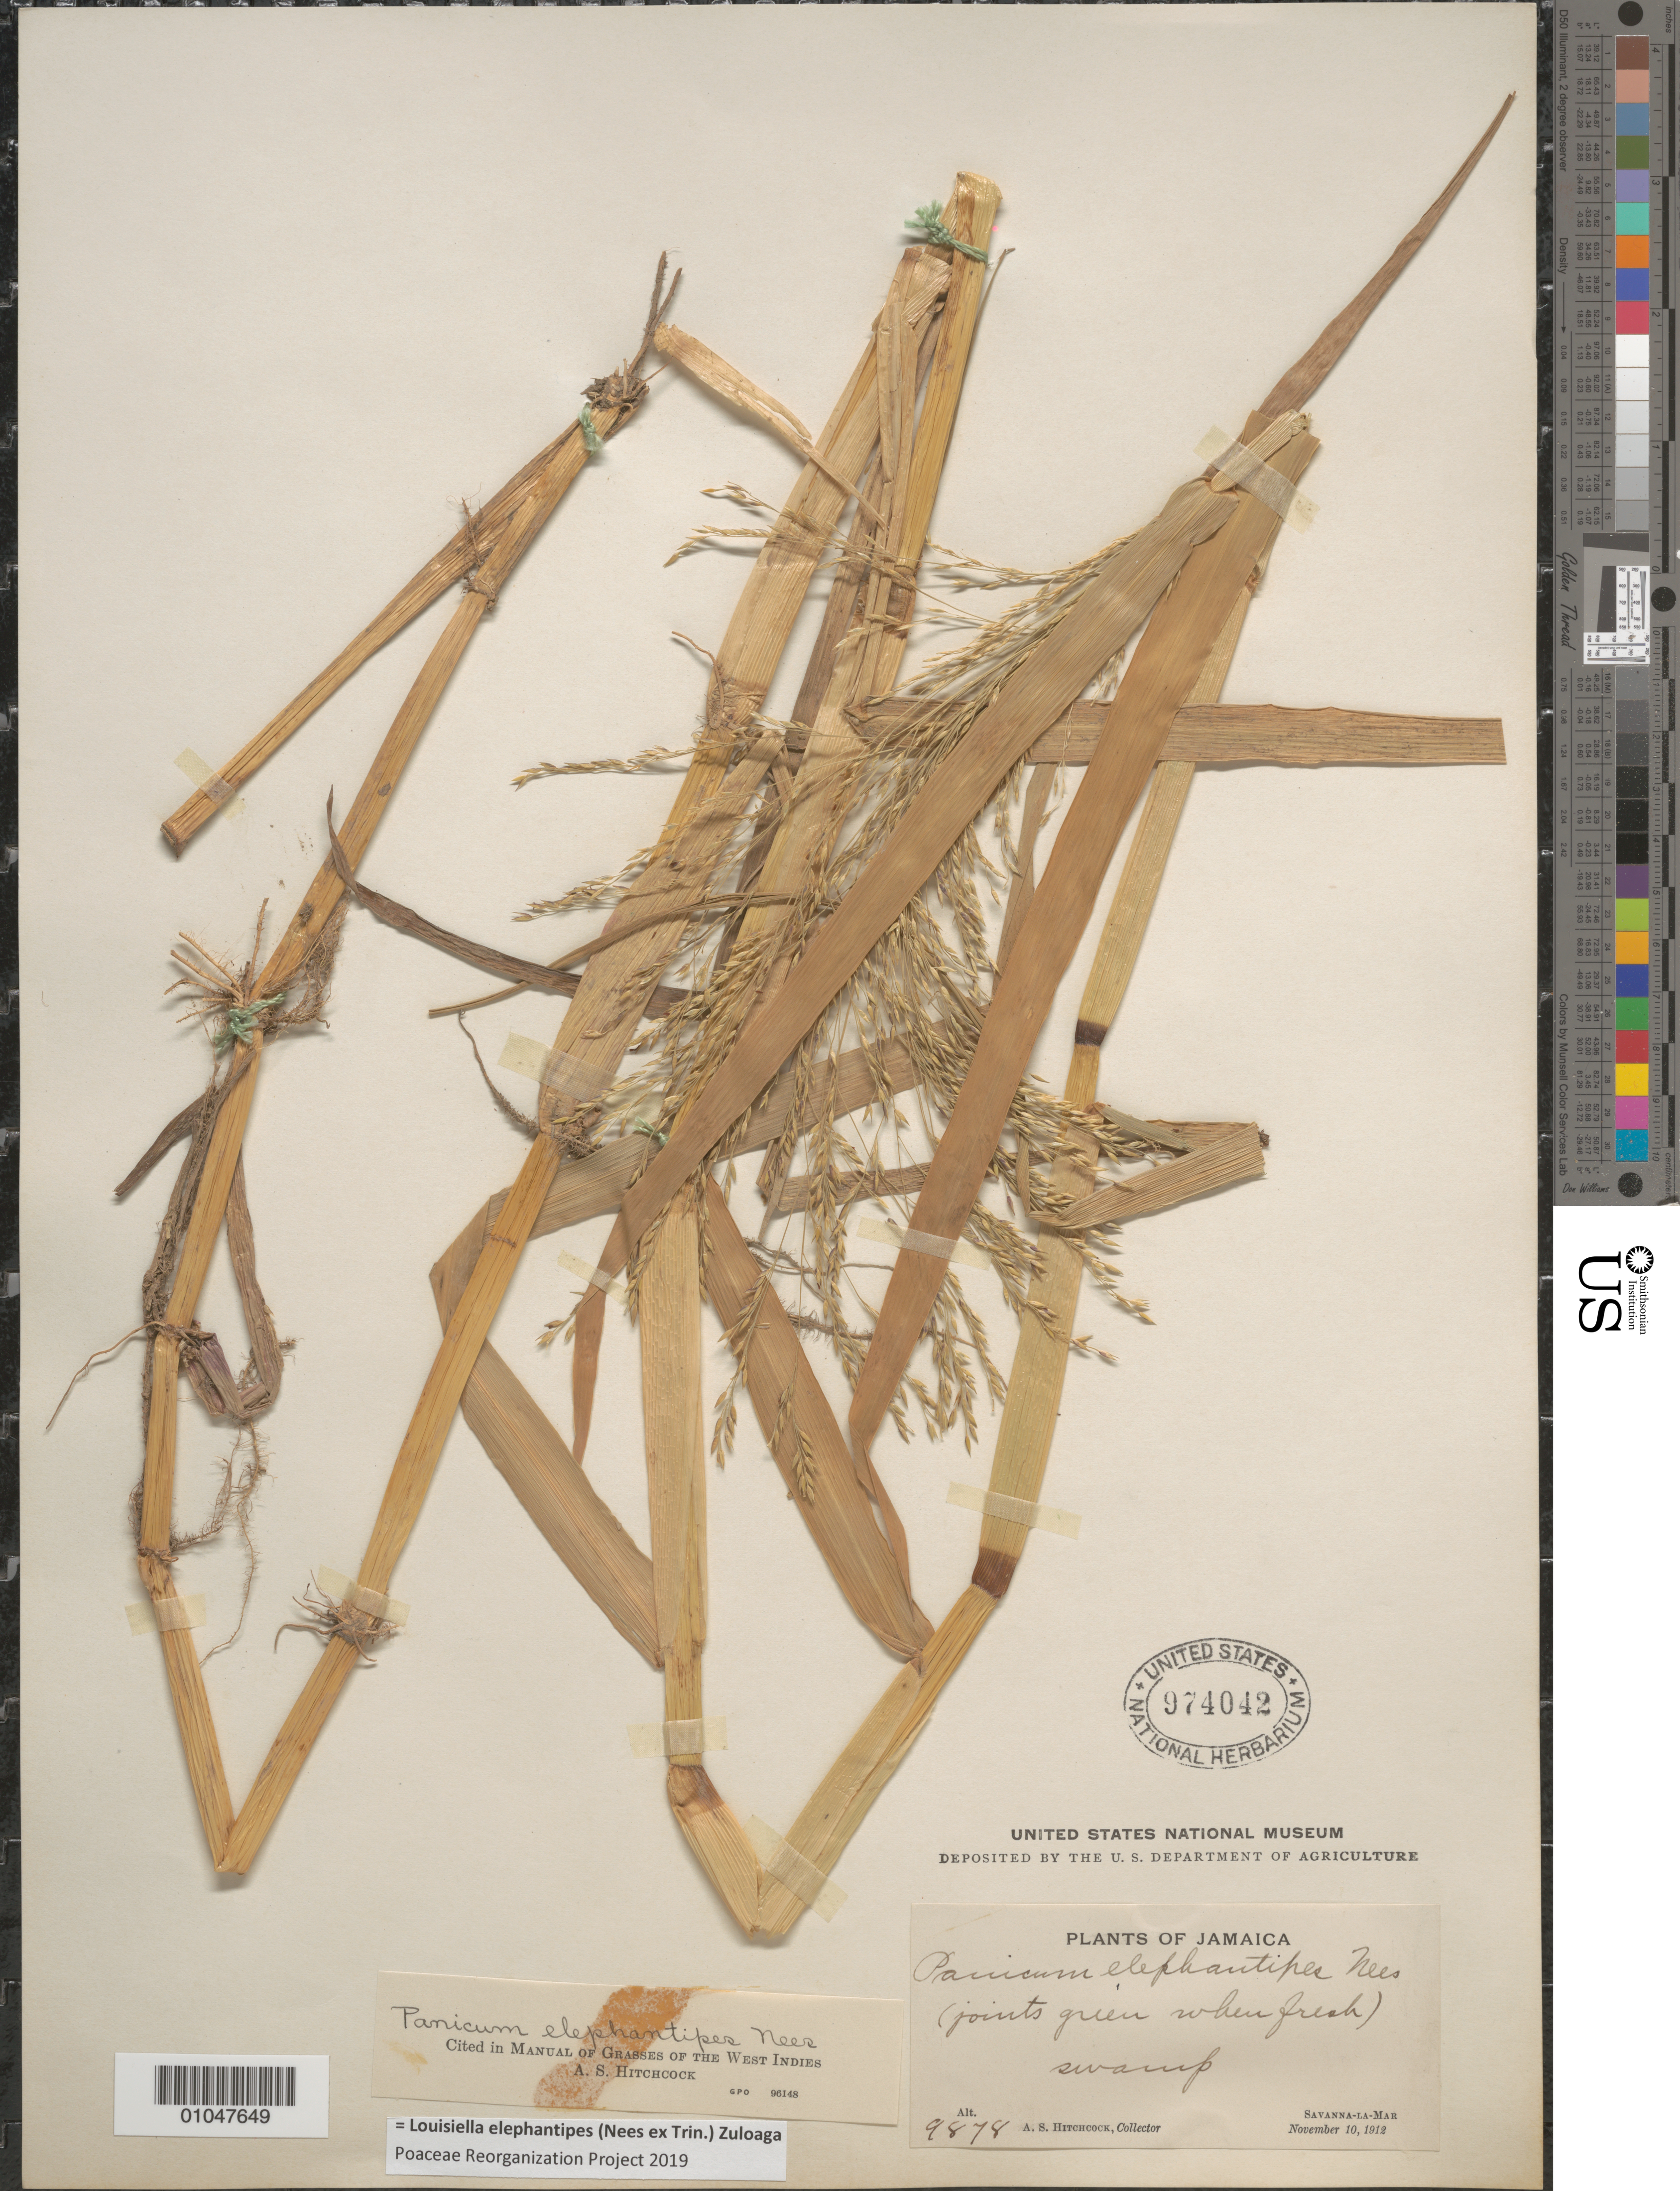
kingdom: Plantae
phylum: Tracheophyta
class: Liliopsida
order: Poales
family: Poaceae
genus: Louisiella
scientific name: Louisiella elephantipes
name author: (Nees ex Trin.) Zuloaga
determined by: Poaceae Reorganization Project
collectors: A. S. Hitchcock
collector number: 9878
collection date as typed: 10 Nov 1912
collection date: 1912-11-10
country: Jamaica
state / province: Westmoreland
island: Jamaica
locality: Savanna-La-Mar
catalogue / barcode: US 974042